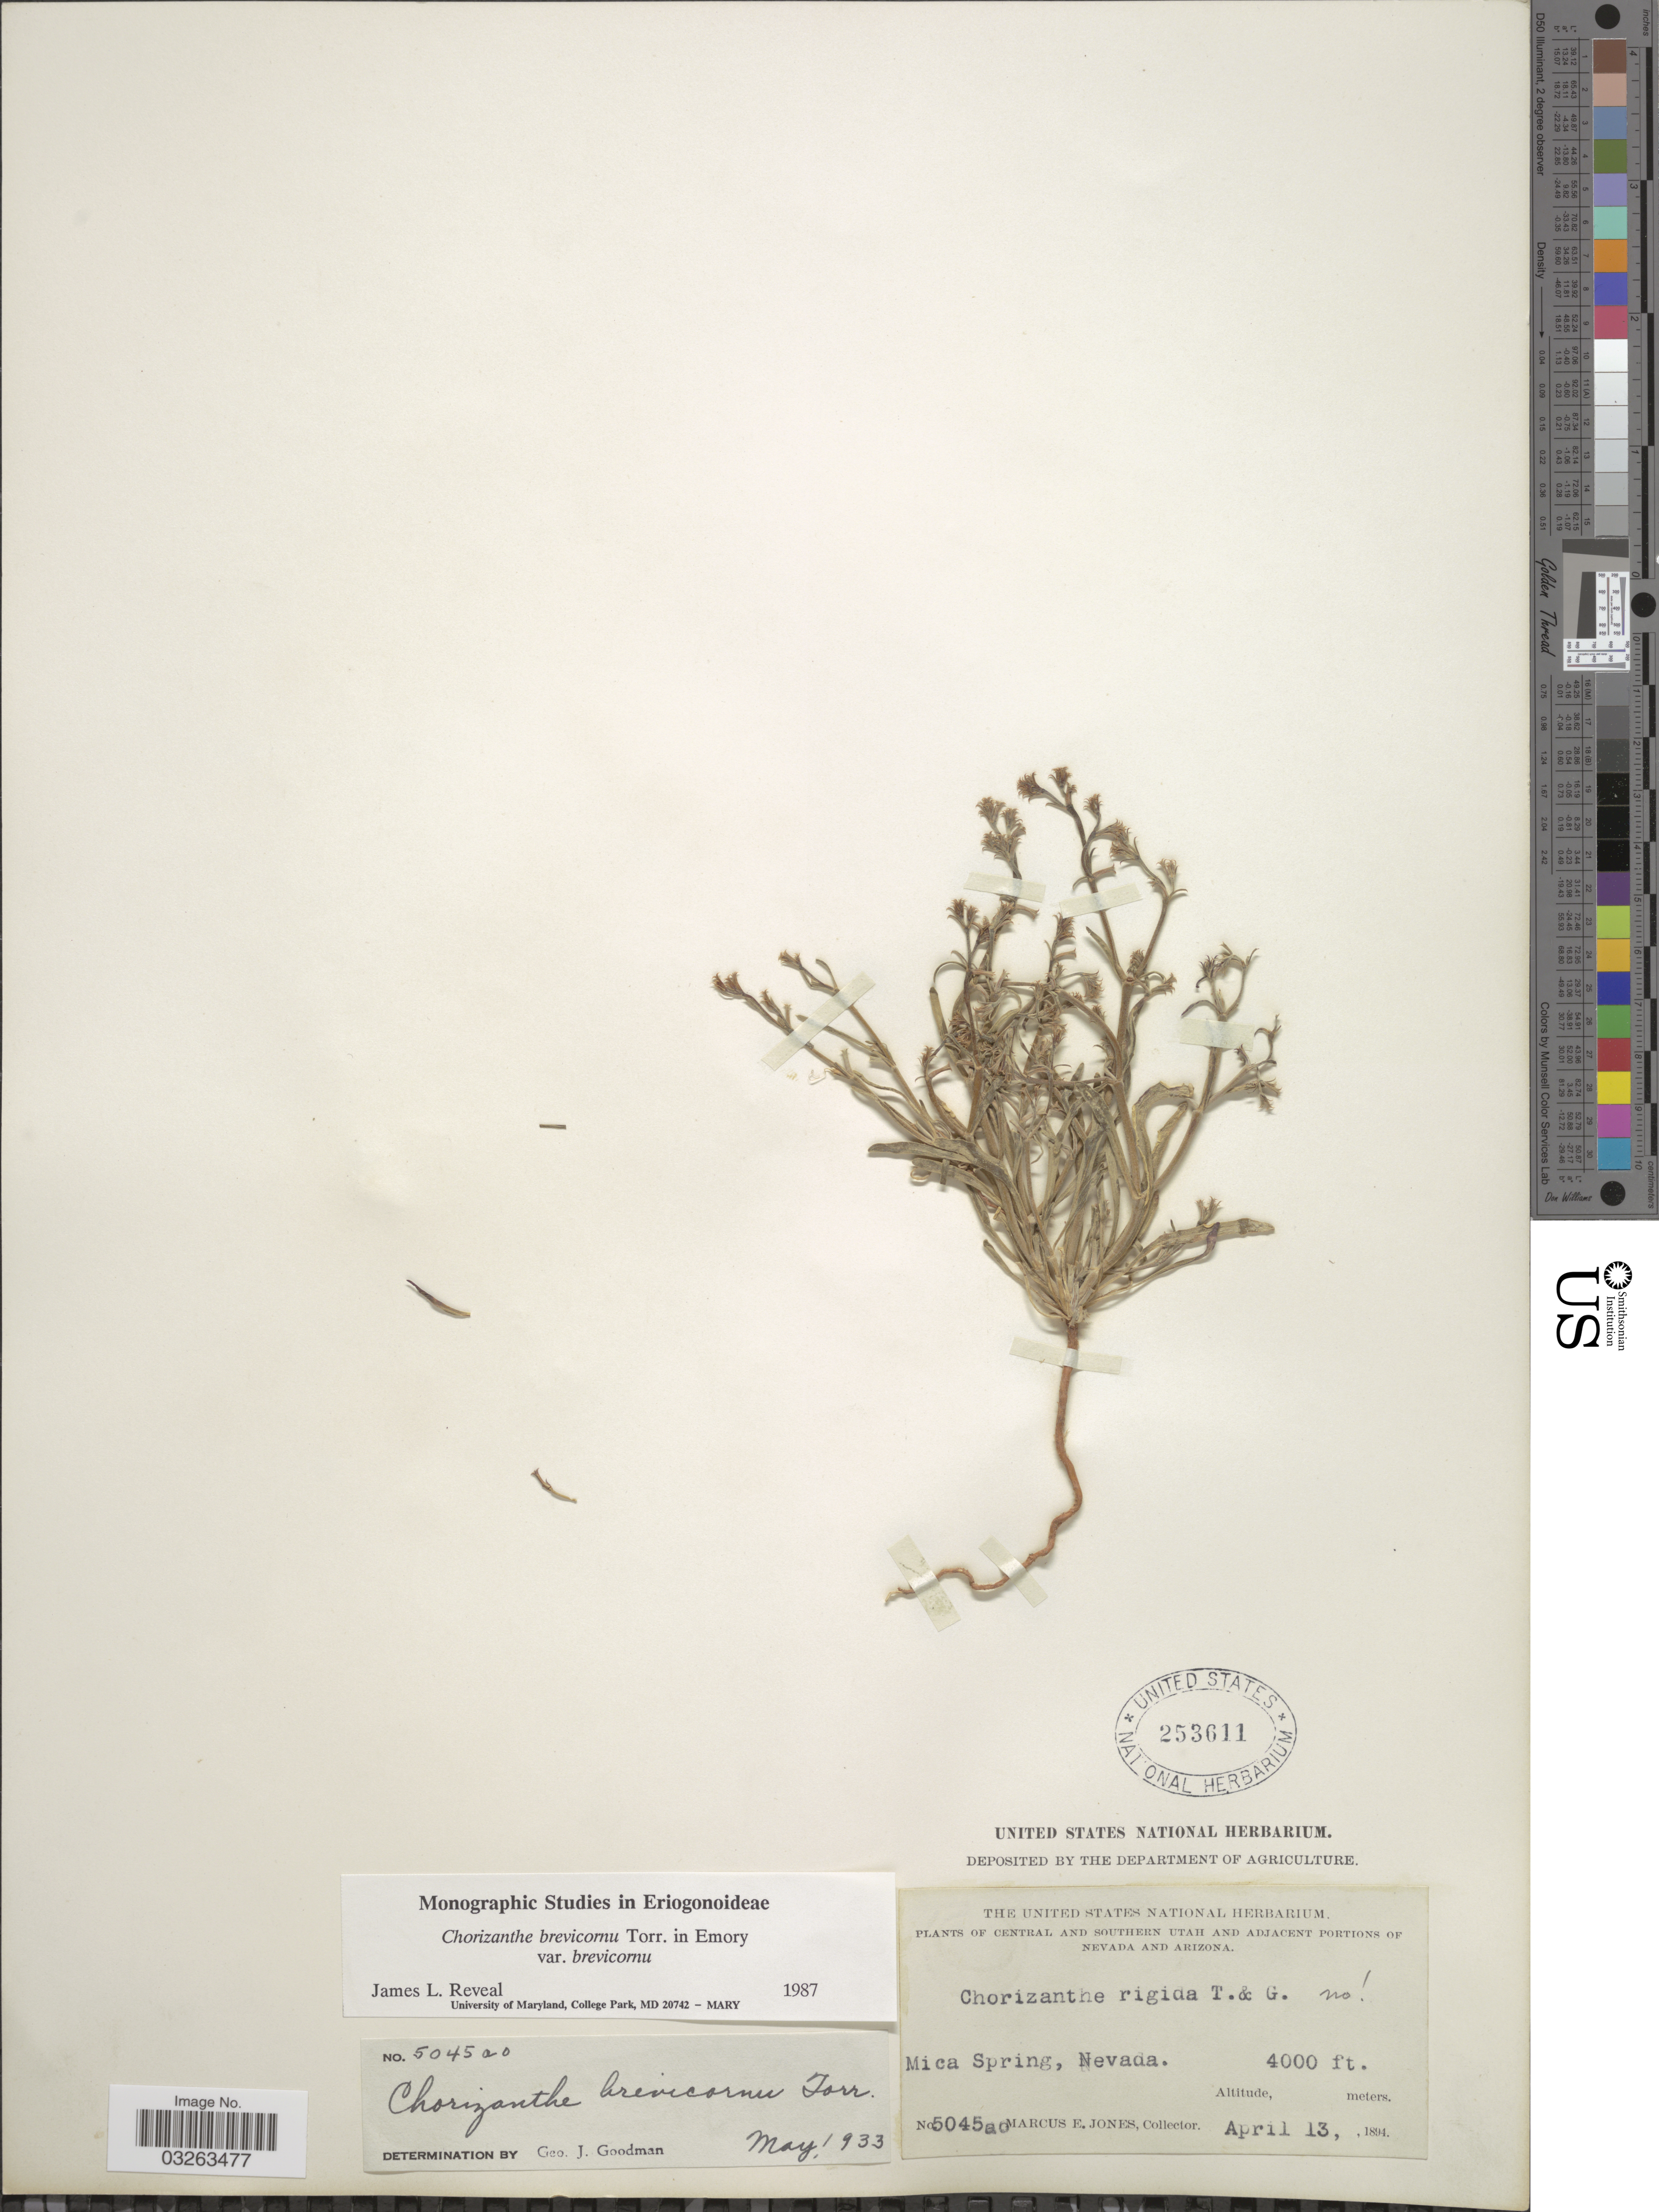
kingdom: Plantae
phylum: Tracheophyta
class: Magnoliopsida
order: Caryophyllales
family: Polygonaceae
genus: Chorizanthe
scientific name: Chorizanthe brevicornu var. brevicornu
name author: Torr.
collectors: M. E. Jones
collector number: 5045ao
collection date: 1894-04-13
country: United States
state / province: Nevada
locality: Adjacent portions of Nevada. Mica Spring.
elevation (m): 1219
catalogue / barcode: US 253611